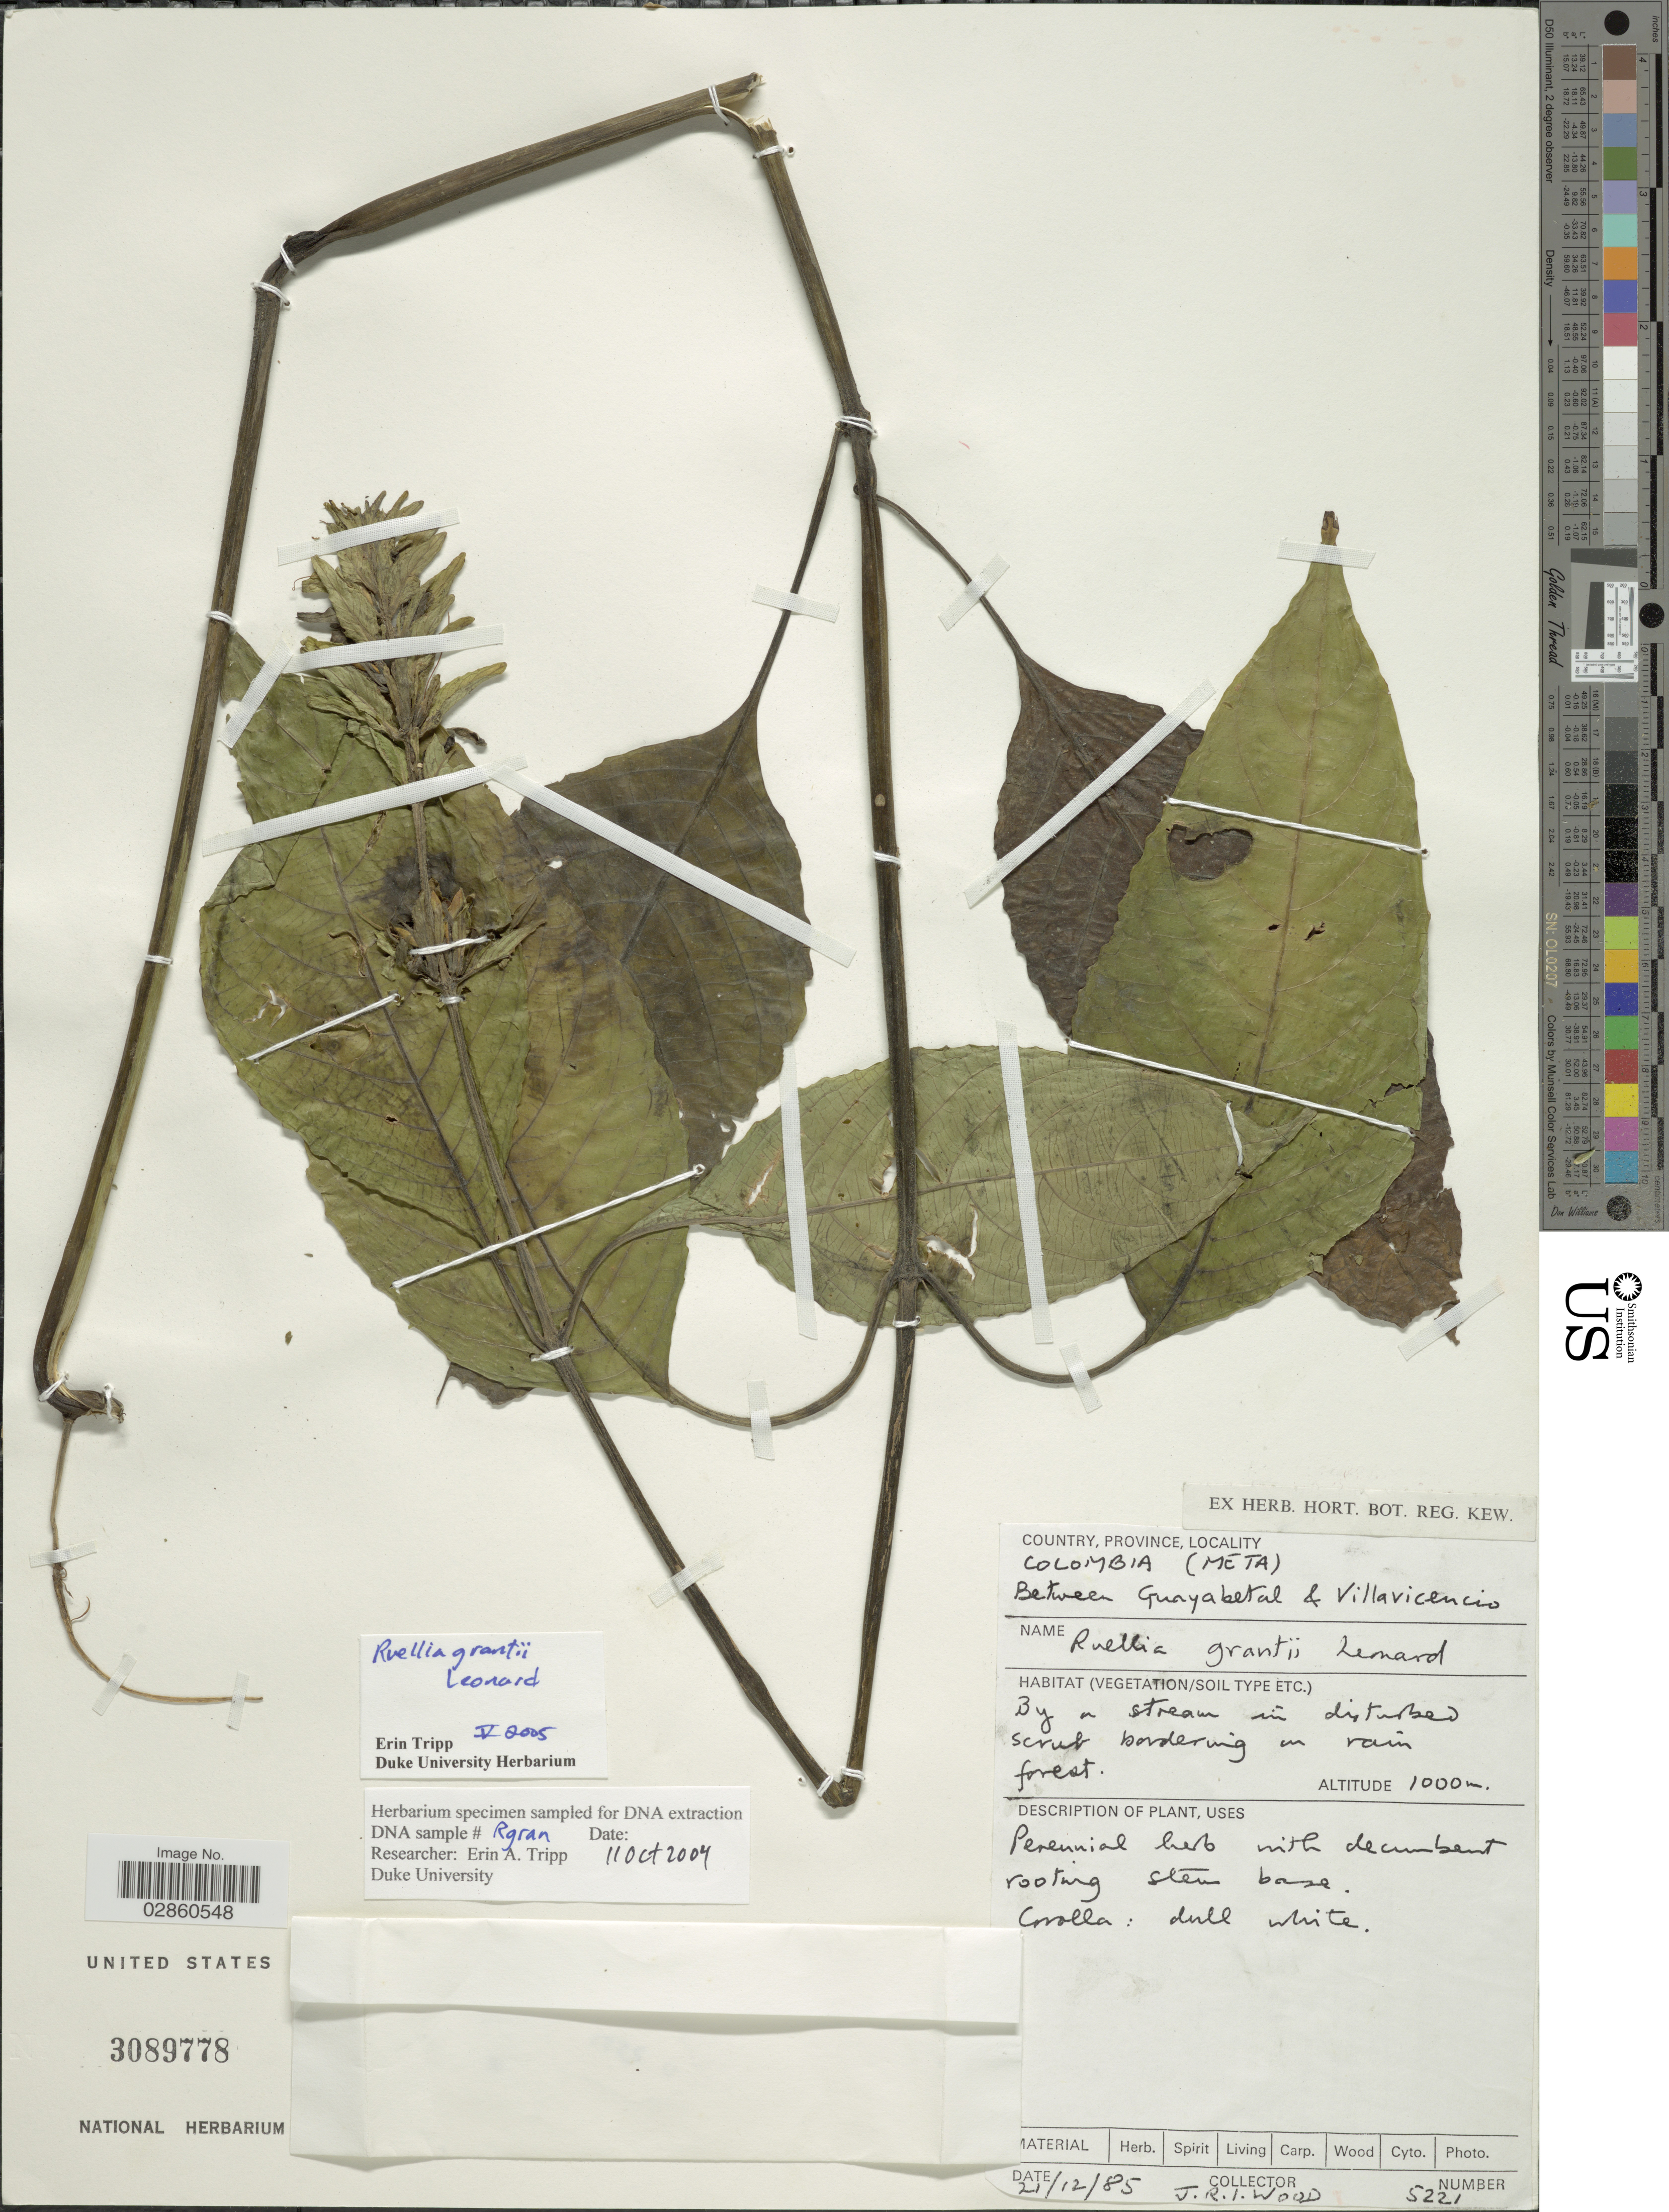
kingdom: Plantae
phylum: Tracheophyta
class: Magnoliopsida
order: Lamiales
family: Acanthaceae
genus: Ruellia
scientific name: Ruellia grantii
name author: Leonard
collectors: J. R. I. Wood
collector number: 5221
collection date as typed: Transcribed d/m/y: 21/12/85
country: Colombia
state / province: Meta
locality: Between Guayabetal & Villavicencio.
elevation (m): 1000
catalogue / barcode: US 3089778